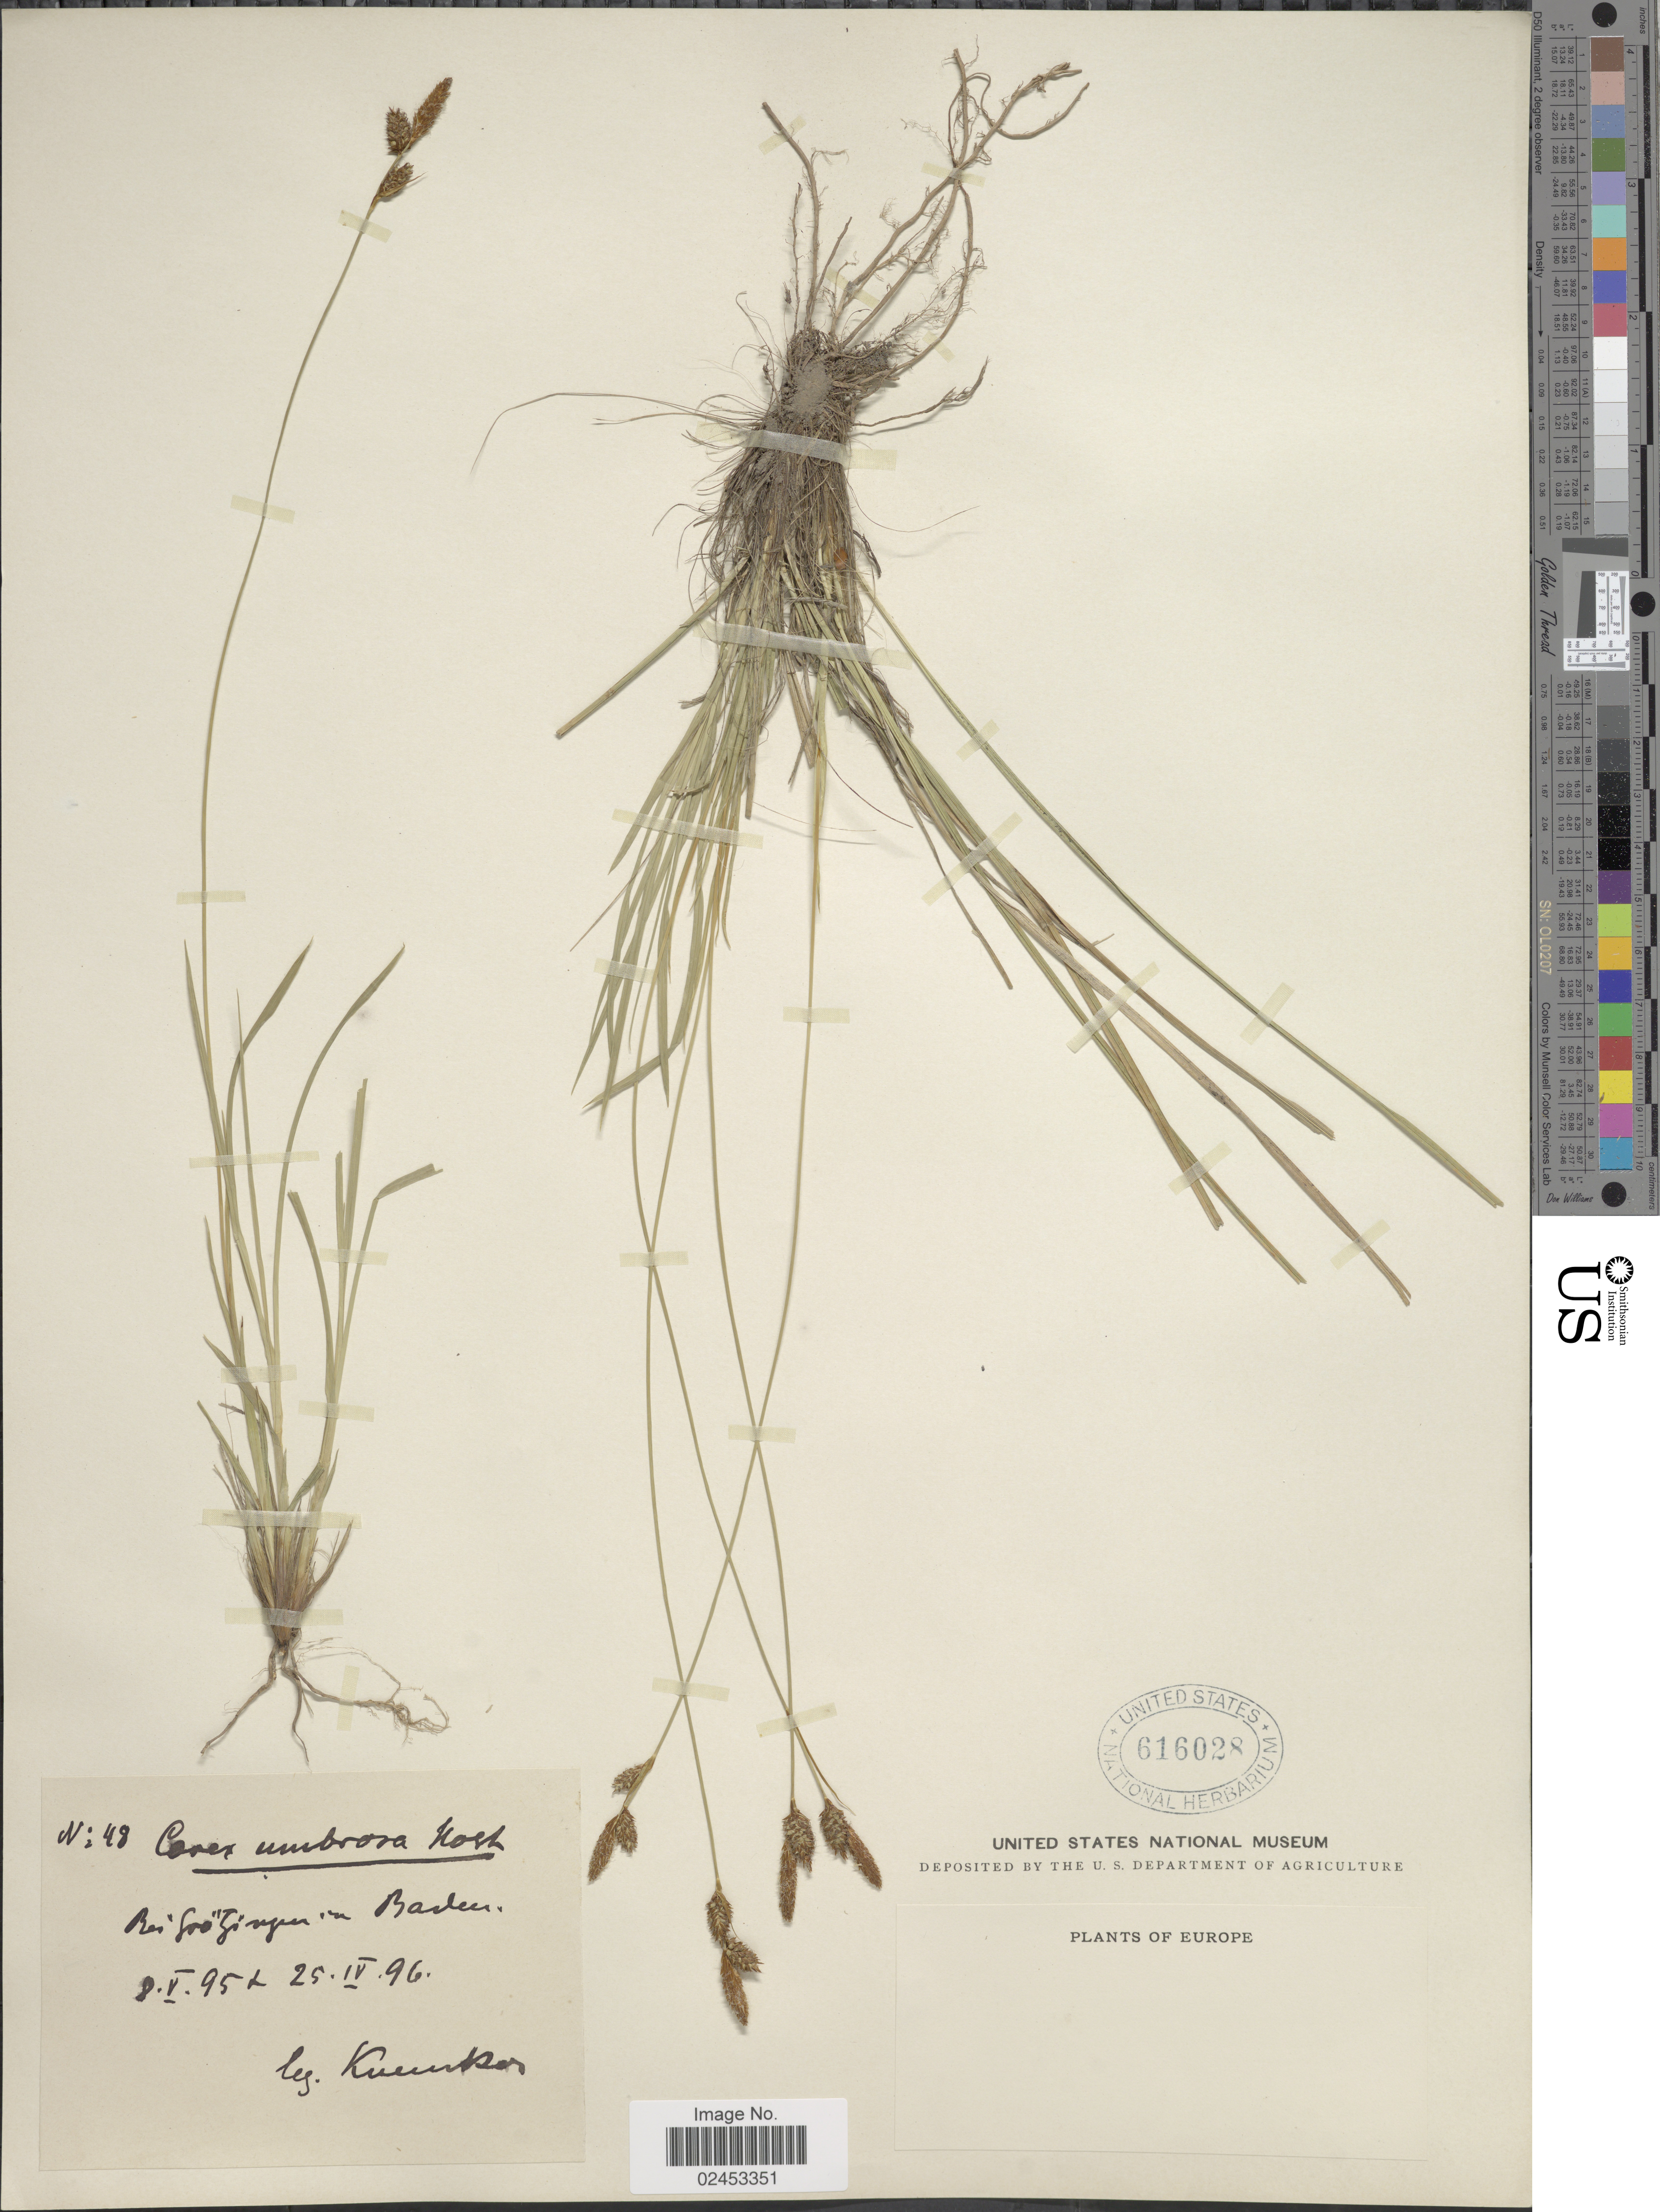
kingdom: Plantae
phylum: Tracheophyta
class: Liliopsida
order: Poales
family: Cyperaceae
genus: Carex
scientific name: Carex umbrosa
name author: Host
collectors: J. Kneucker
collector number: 49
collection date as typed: Transcribed d/m/y: 8/5/95 to 25/4/96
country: Germany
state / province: Baden-Württemberg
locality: Bei Göttingen in Baden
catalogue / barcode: US 616028